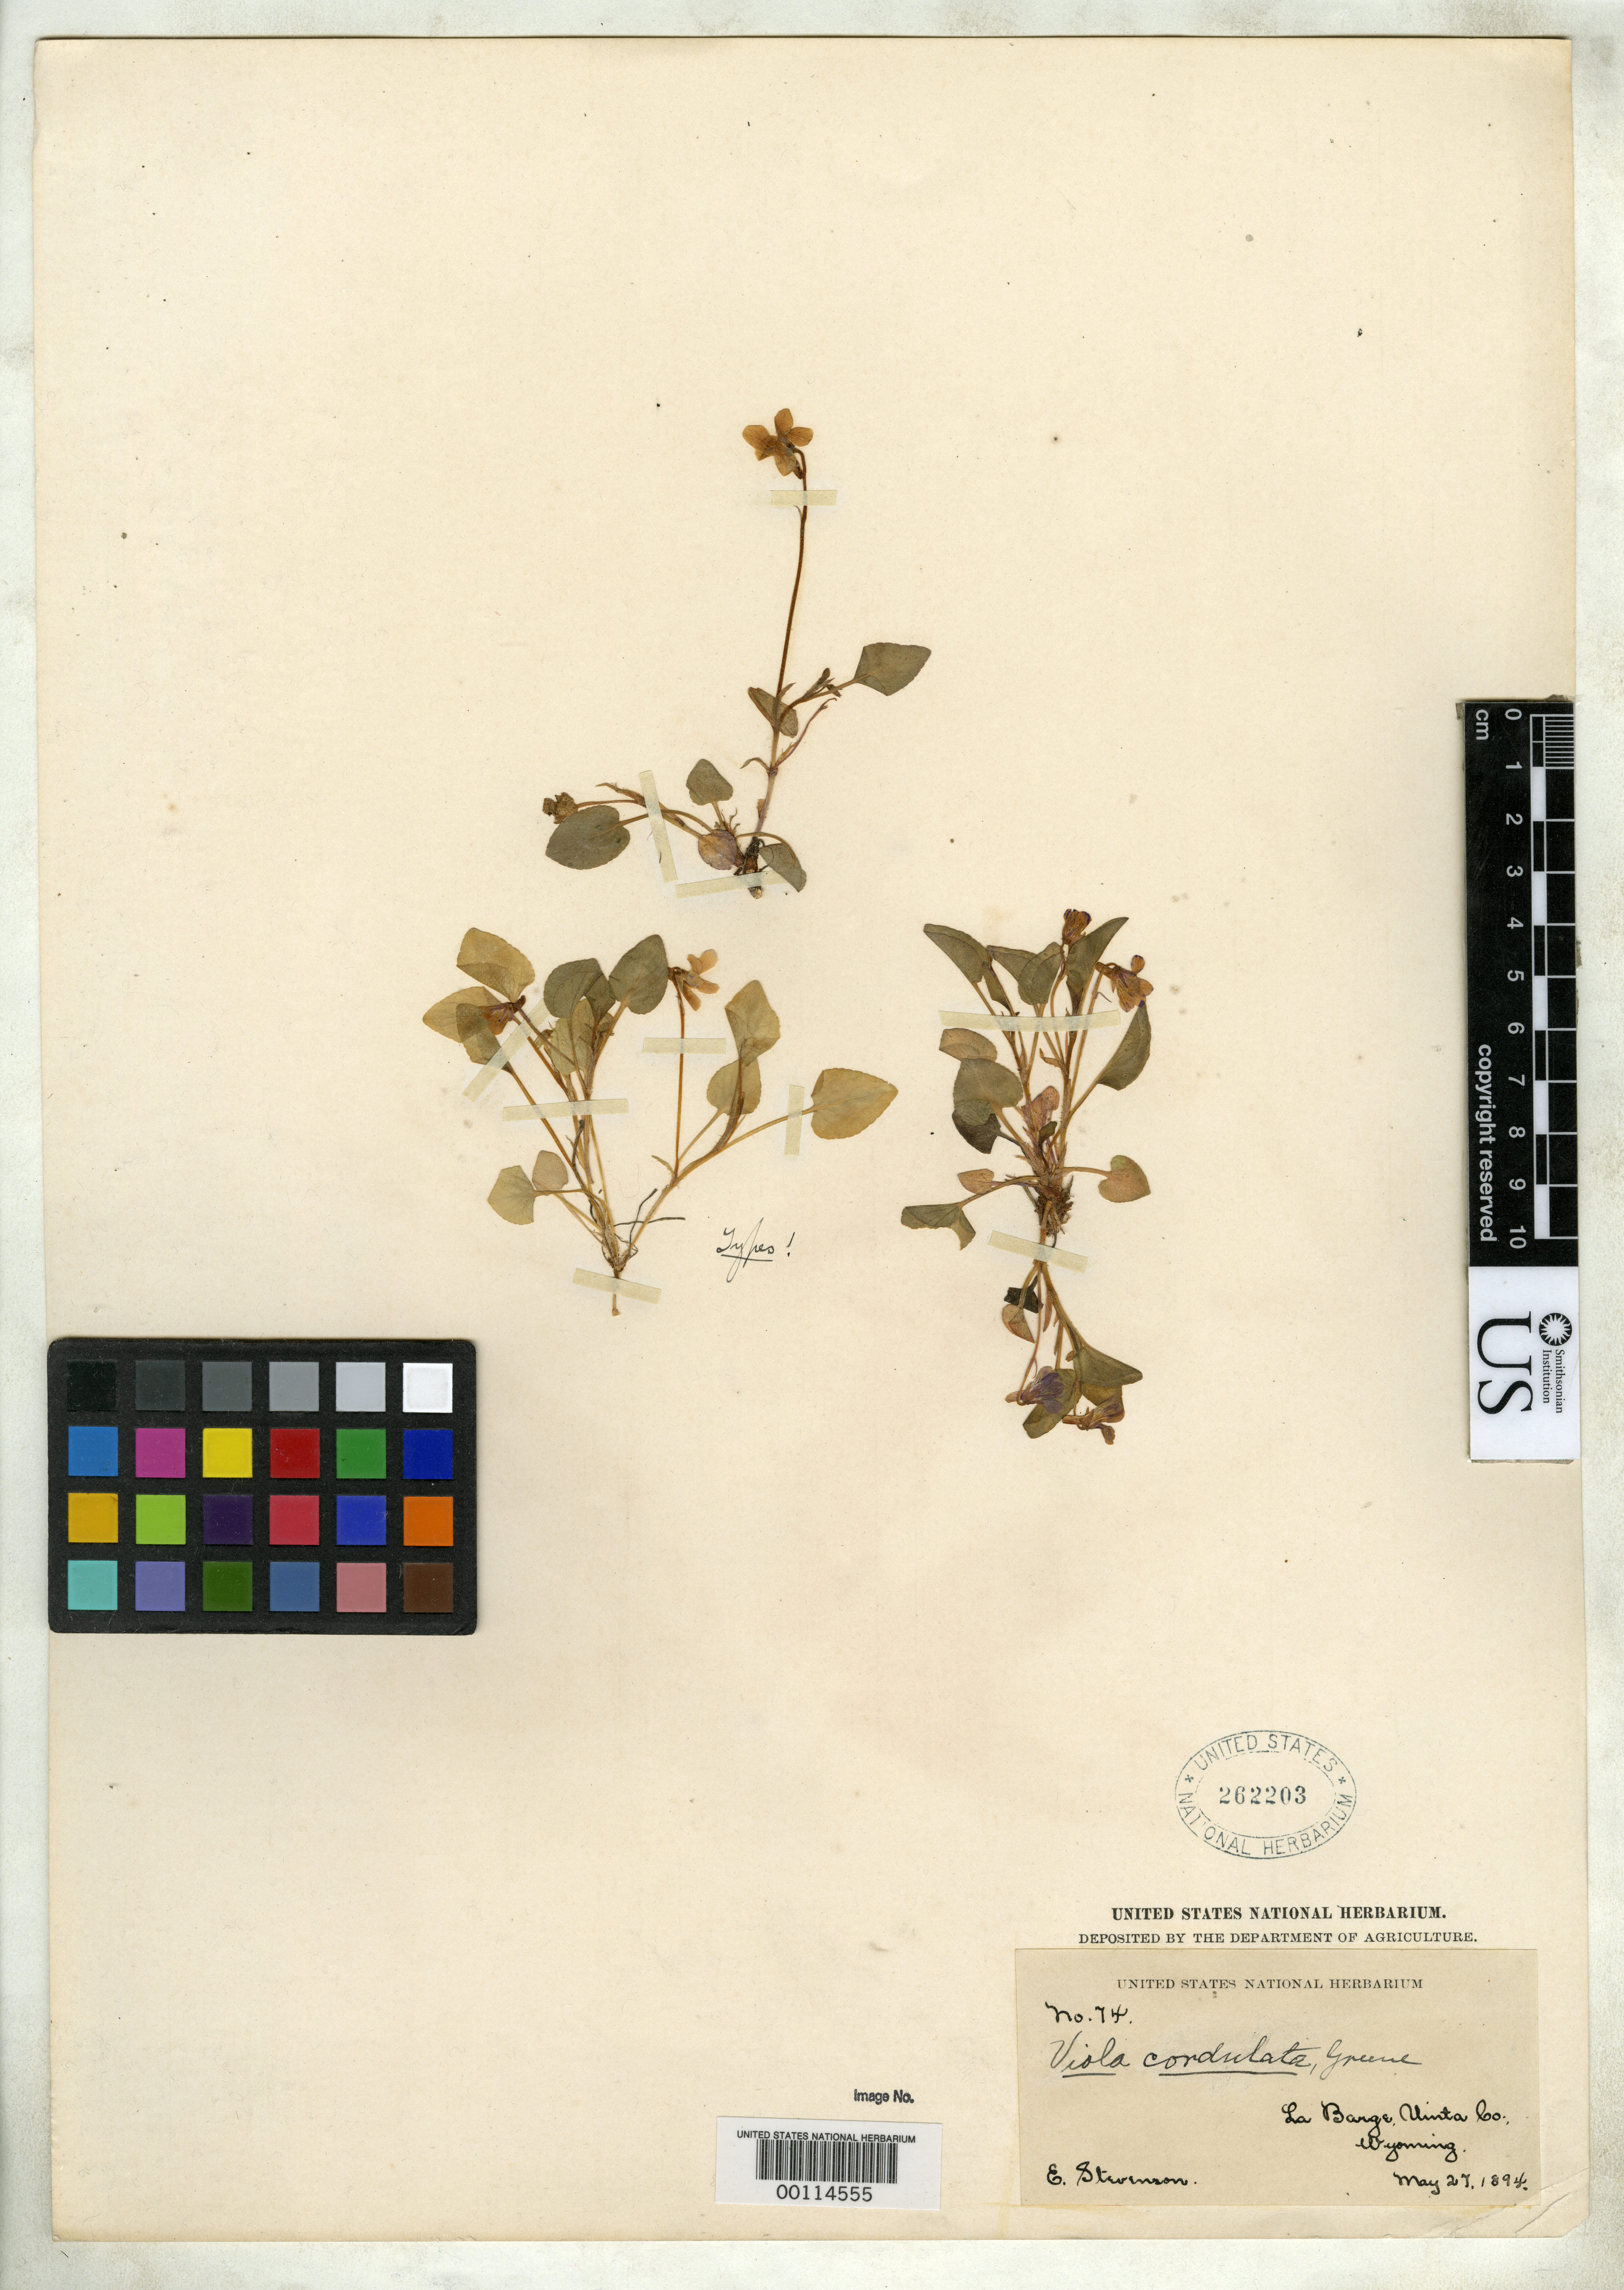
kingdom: Plantae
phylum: Tracheophyta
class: Magnoliopsida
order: Malpighiales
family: Violaceae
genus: Viola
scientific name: Viola cordulata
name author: Greene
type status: Holotype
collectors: E. Stevenson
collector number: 74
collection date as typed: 27 May 1894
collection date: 1894-05-27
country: United States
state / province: Wyoming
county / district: Uinta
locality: La Barge.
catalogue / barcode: US 262203